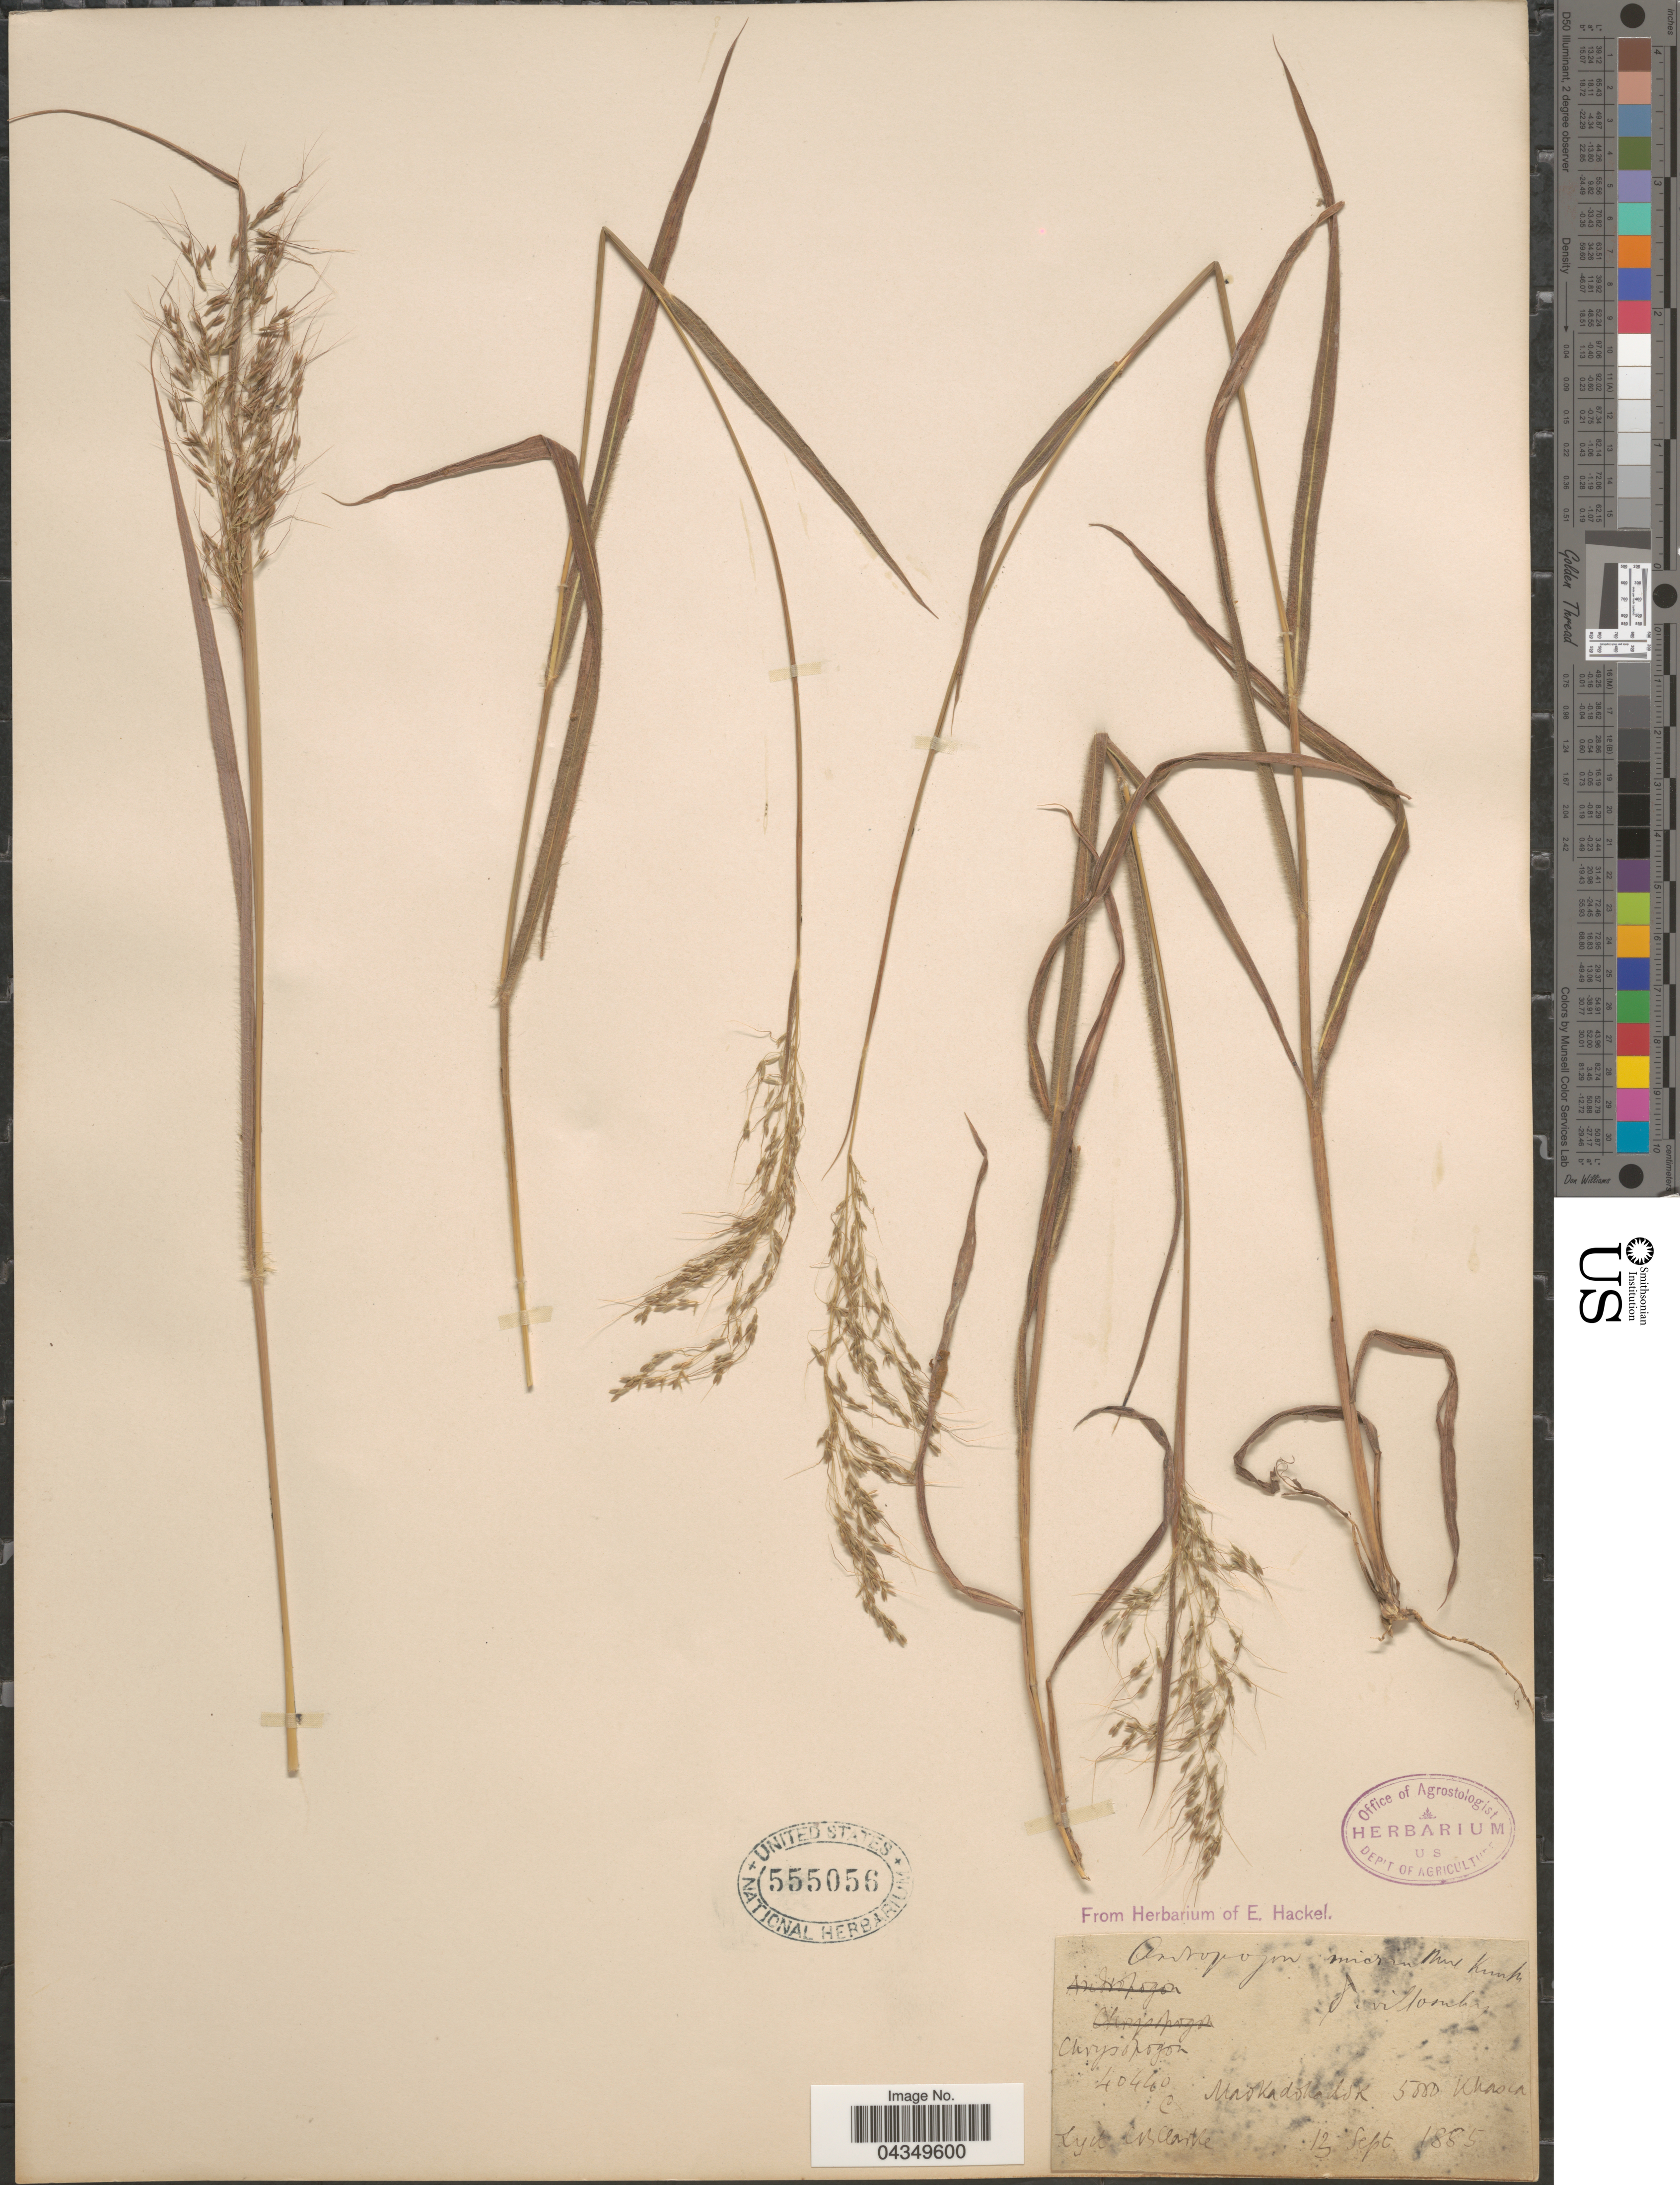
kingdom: Plantae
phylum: Tracheophyta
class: Liliopsida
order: Poales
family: Poaceae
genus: Capillipedium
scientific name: Capillipedium parviflorum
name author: (R. Br.) Stapf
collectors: C. B. Clarke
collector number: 40440C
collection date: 1885-09-13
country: India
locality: Maokadokadok [interpreted]. Khasia.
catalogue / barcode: US 555056